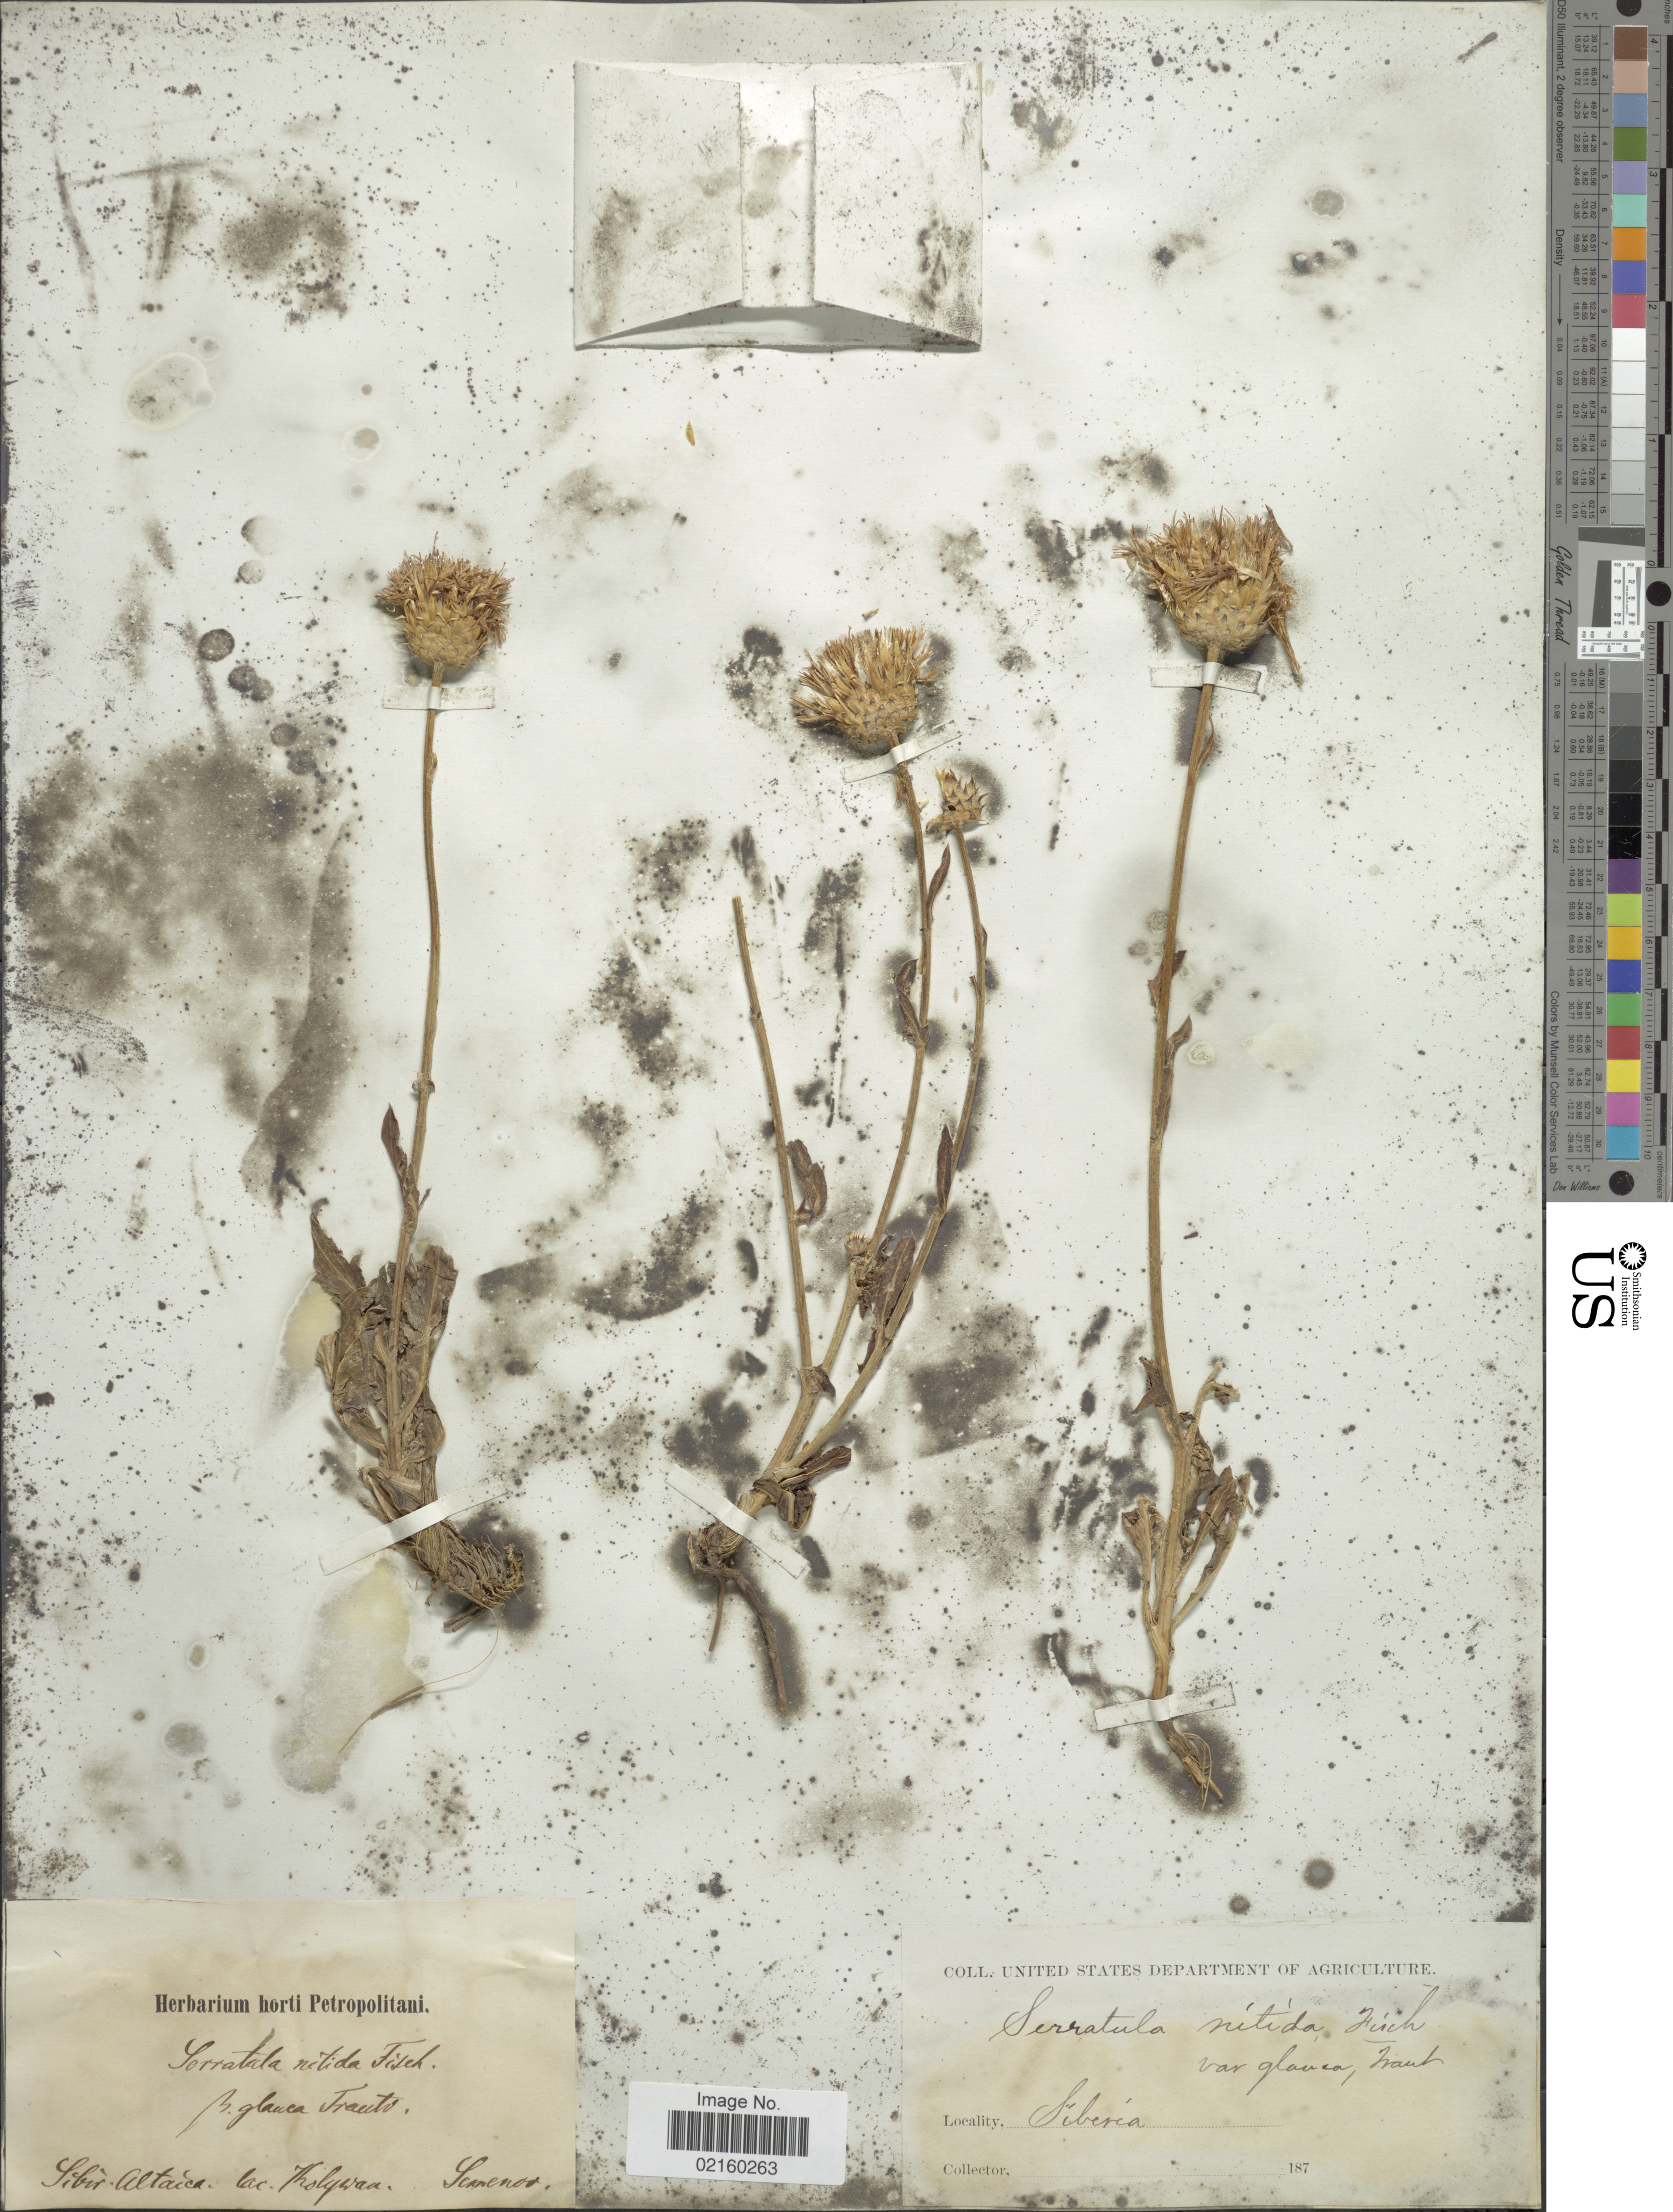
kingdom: Plantae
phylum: Tracheophyta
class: Magnoliopsida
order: Asterales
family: Asteraceae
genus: Klasea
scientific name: Klasea cardunculus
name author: (L.) Holub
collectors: -- Semenov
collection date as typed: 187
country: Russian Federation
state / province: Altai Krai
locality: Siberia, Altaica lac. Kolywan. (Lake Kolyvan)